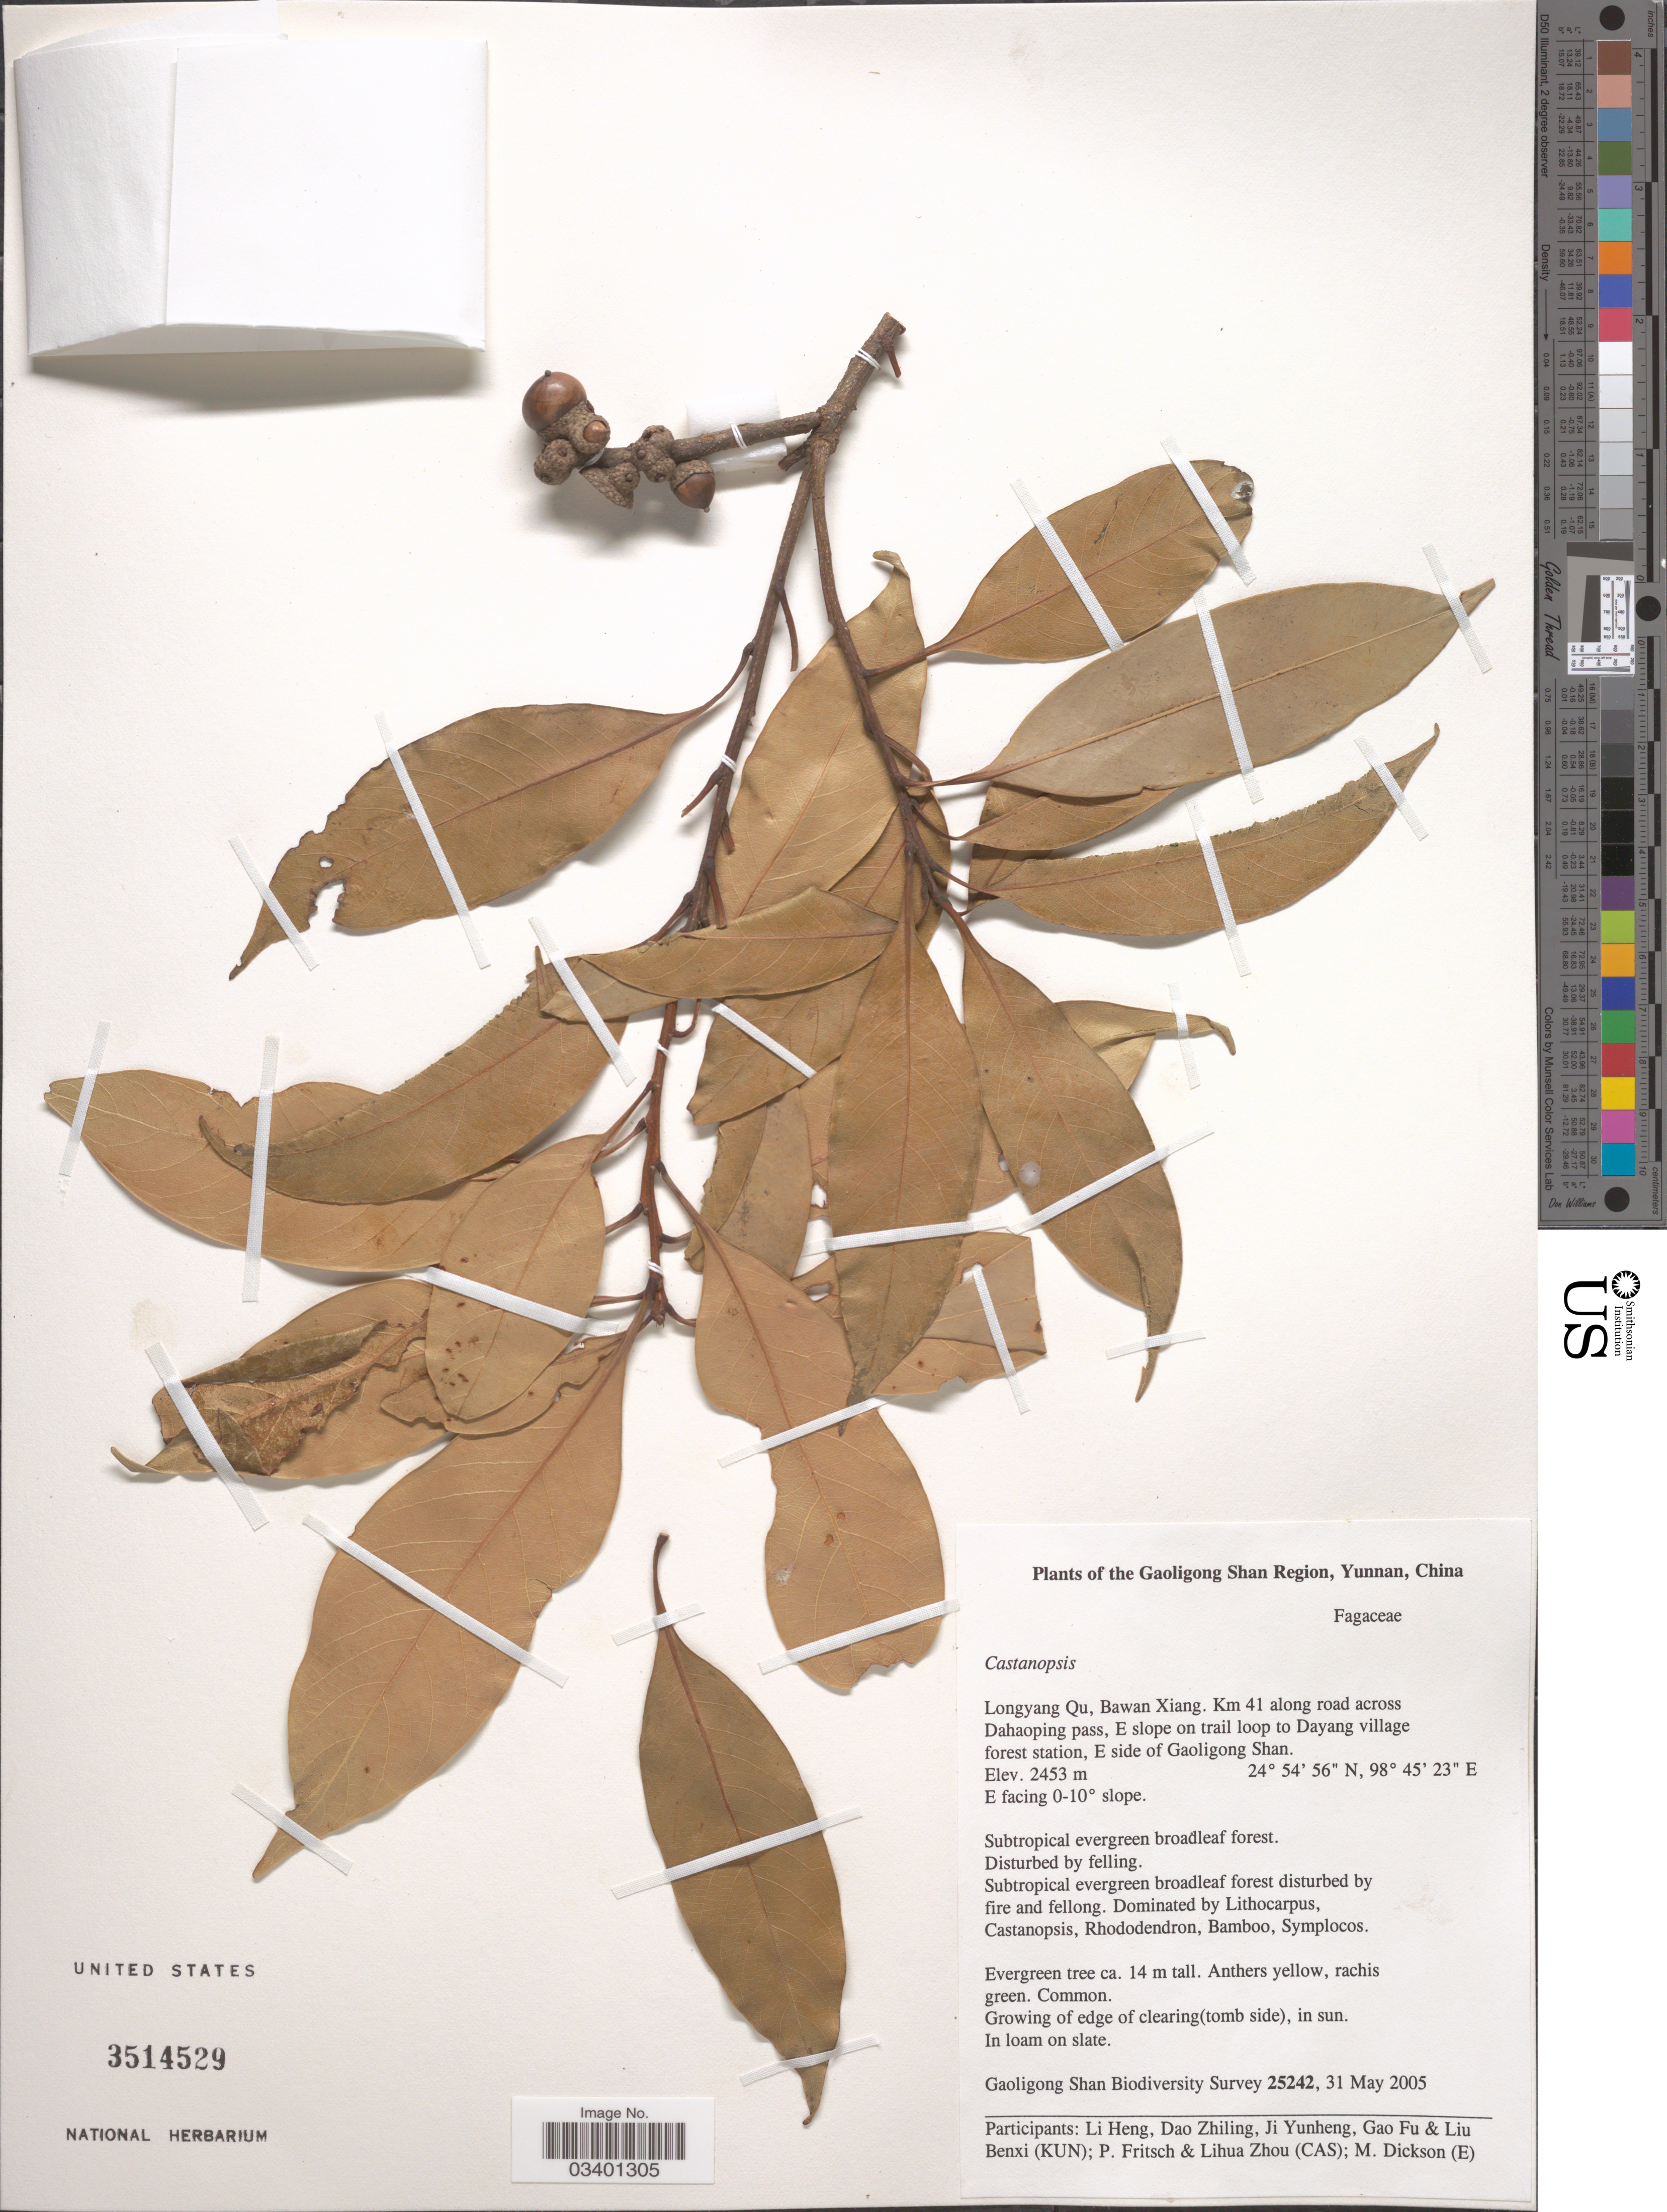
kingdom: Plantae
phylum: Tracheophyta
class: Magnoliopsida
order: Fagales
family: Fagaceae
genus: Castanopsis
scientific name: Castanopsis sp.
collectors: Gaoligong Shan Biodiversity Survey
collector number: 25242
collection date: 2005-05-31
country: China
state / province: Yunnan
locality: Gaoligong Shan Region. Longyang Qu, Bawan Xiang. Km 41 along road across Dahaoping pass, E slope on trail loop to Dayang village forest station, E side of Gaoliging Shan. E facing 0-10° slope.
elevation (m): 2453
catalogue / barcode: US 3514529